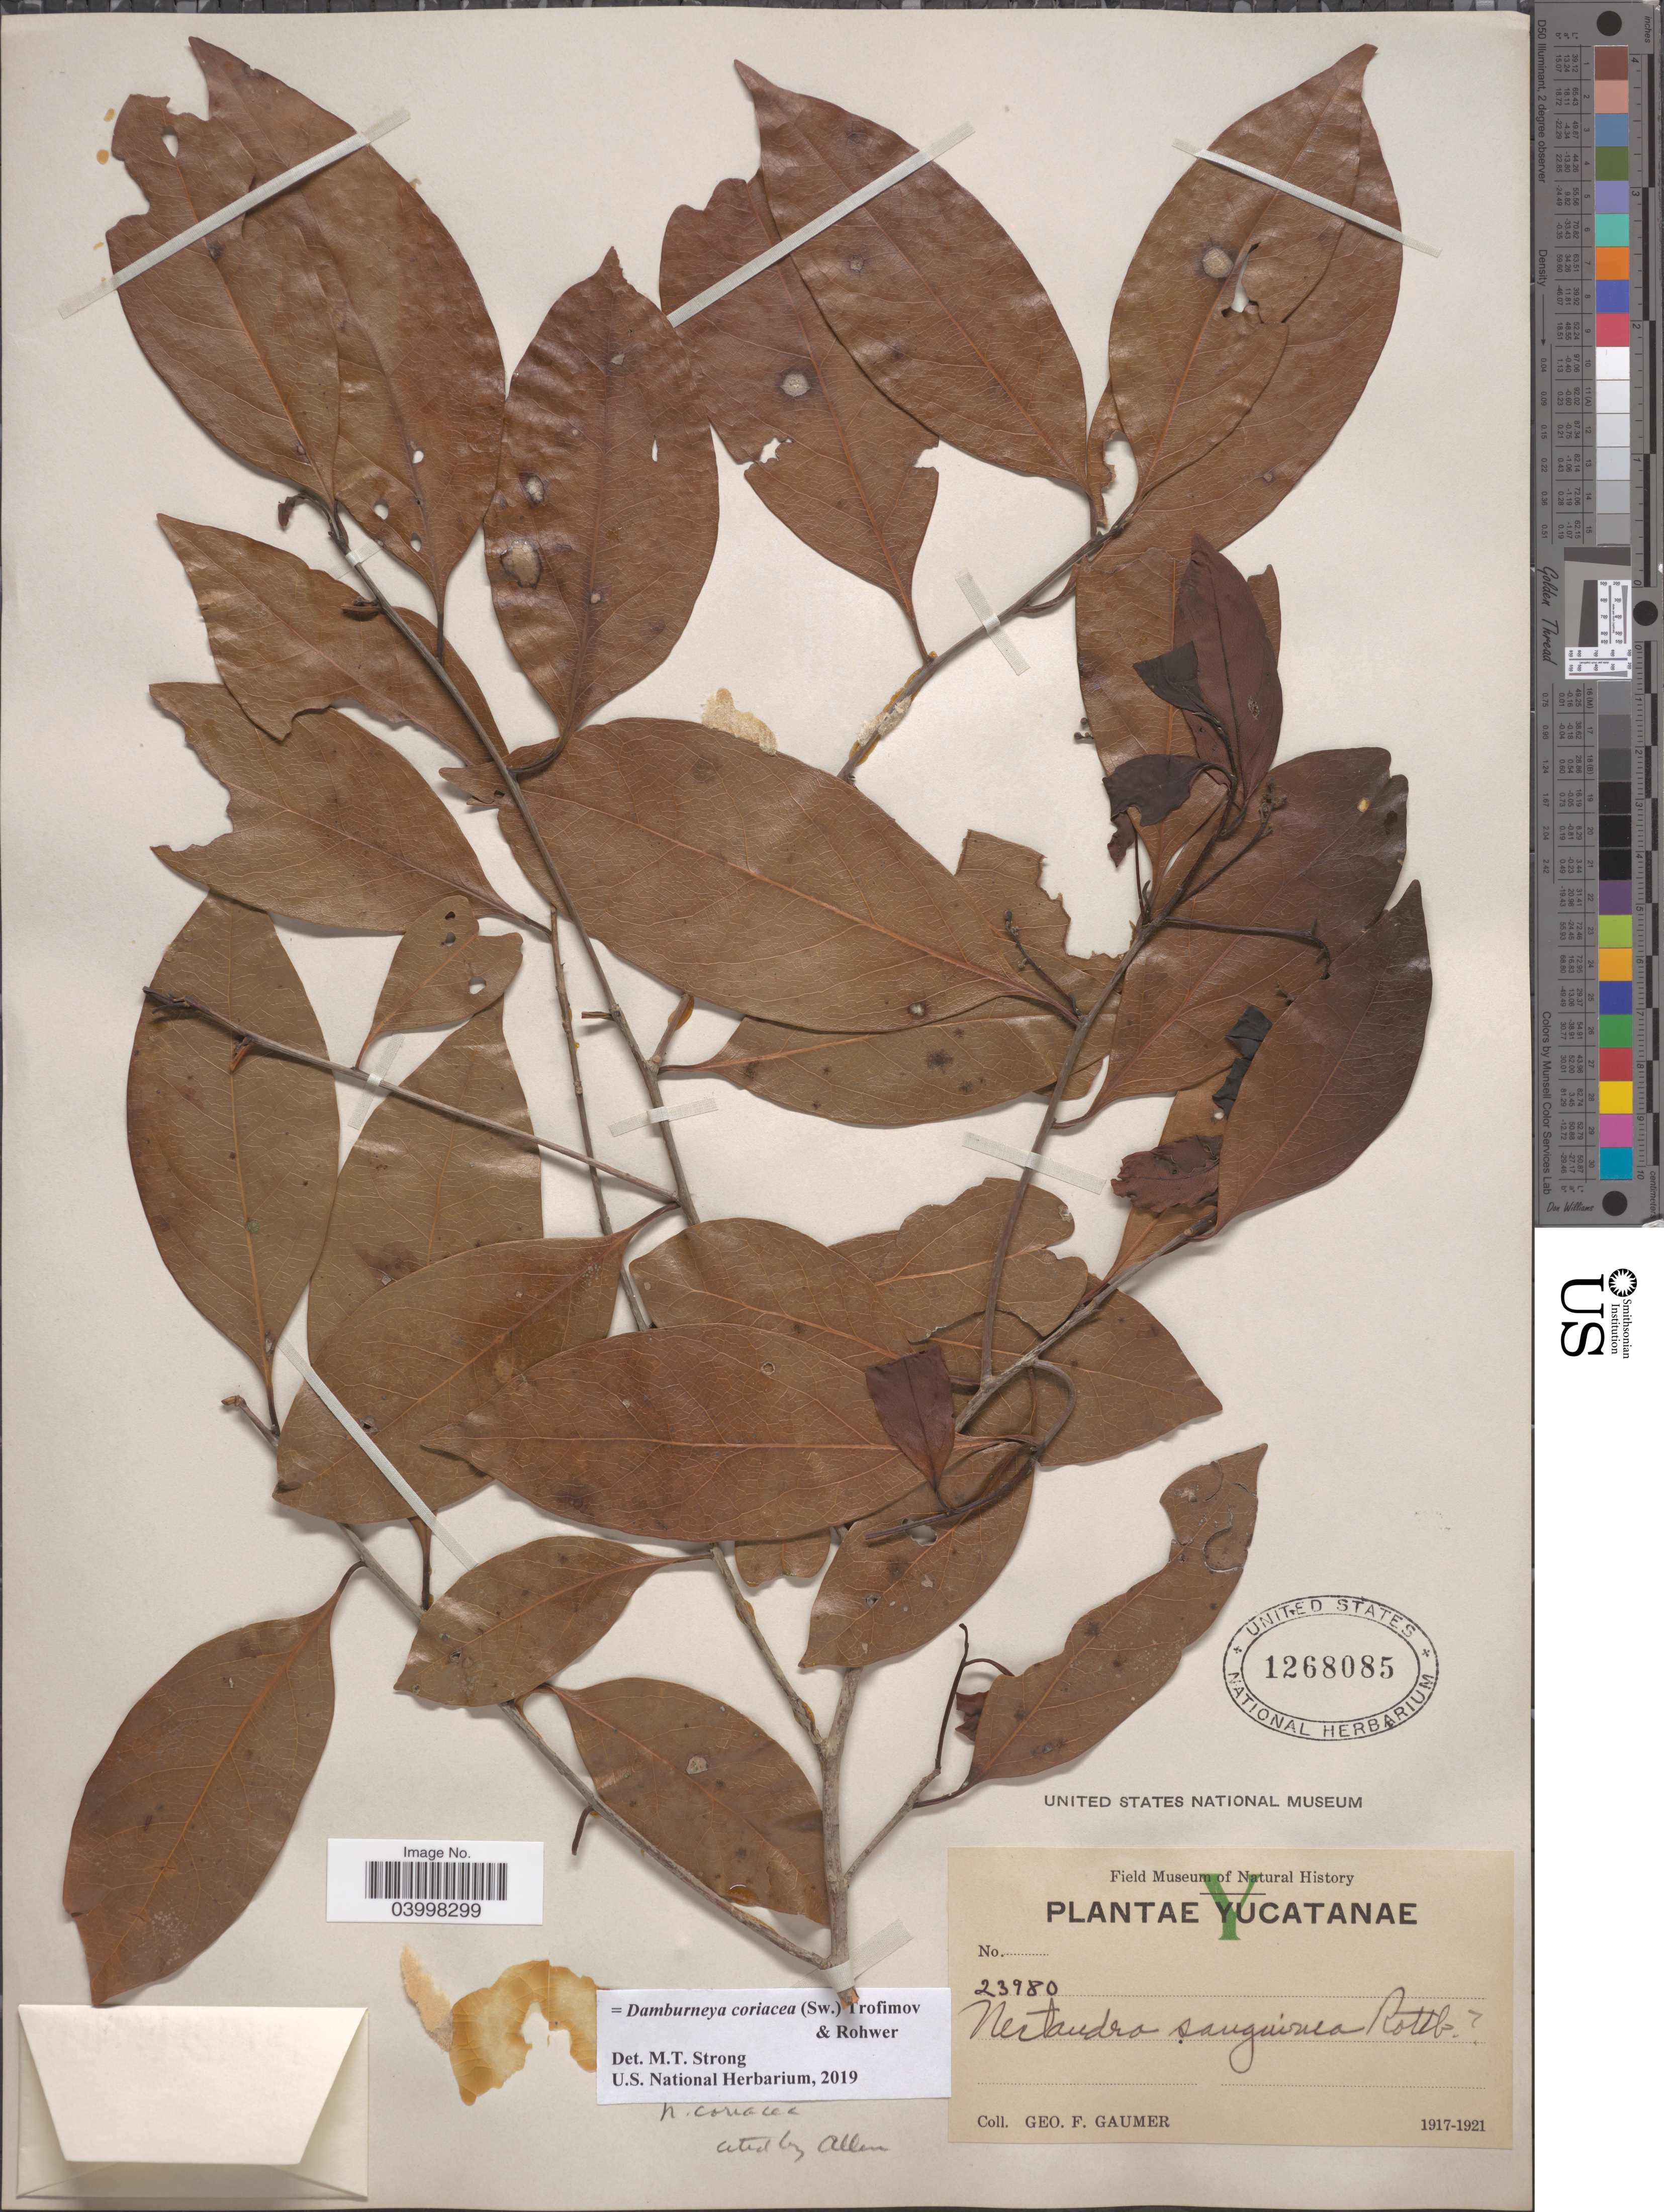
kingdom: Plantae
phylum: Tracheophyta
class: Magnoliopsida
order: Laurales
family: Lauraceae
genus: Damburneya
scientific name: Damburneya coriacea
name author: (Sw.) Trofimov & Rohwer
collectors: G. F. Gaumer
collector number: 23980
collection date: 1917/1921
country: Mexico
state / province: Yucatán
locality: Yucatanae.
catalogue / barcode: US 1268085